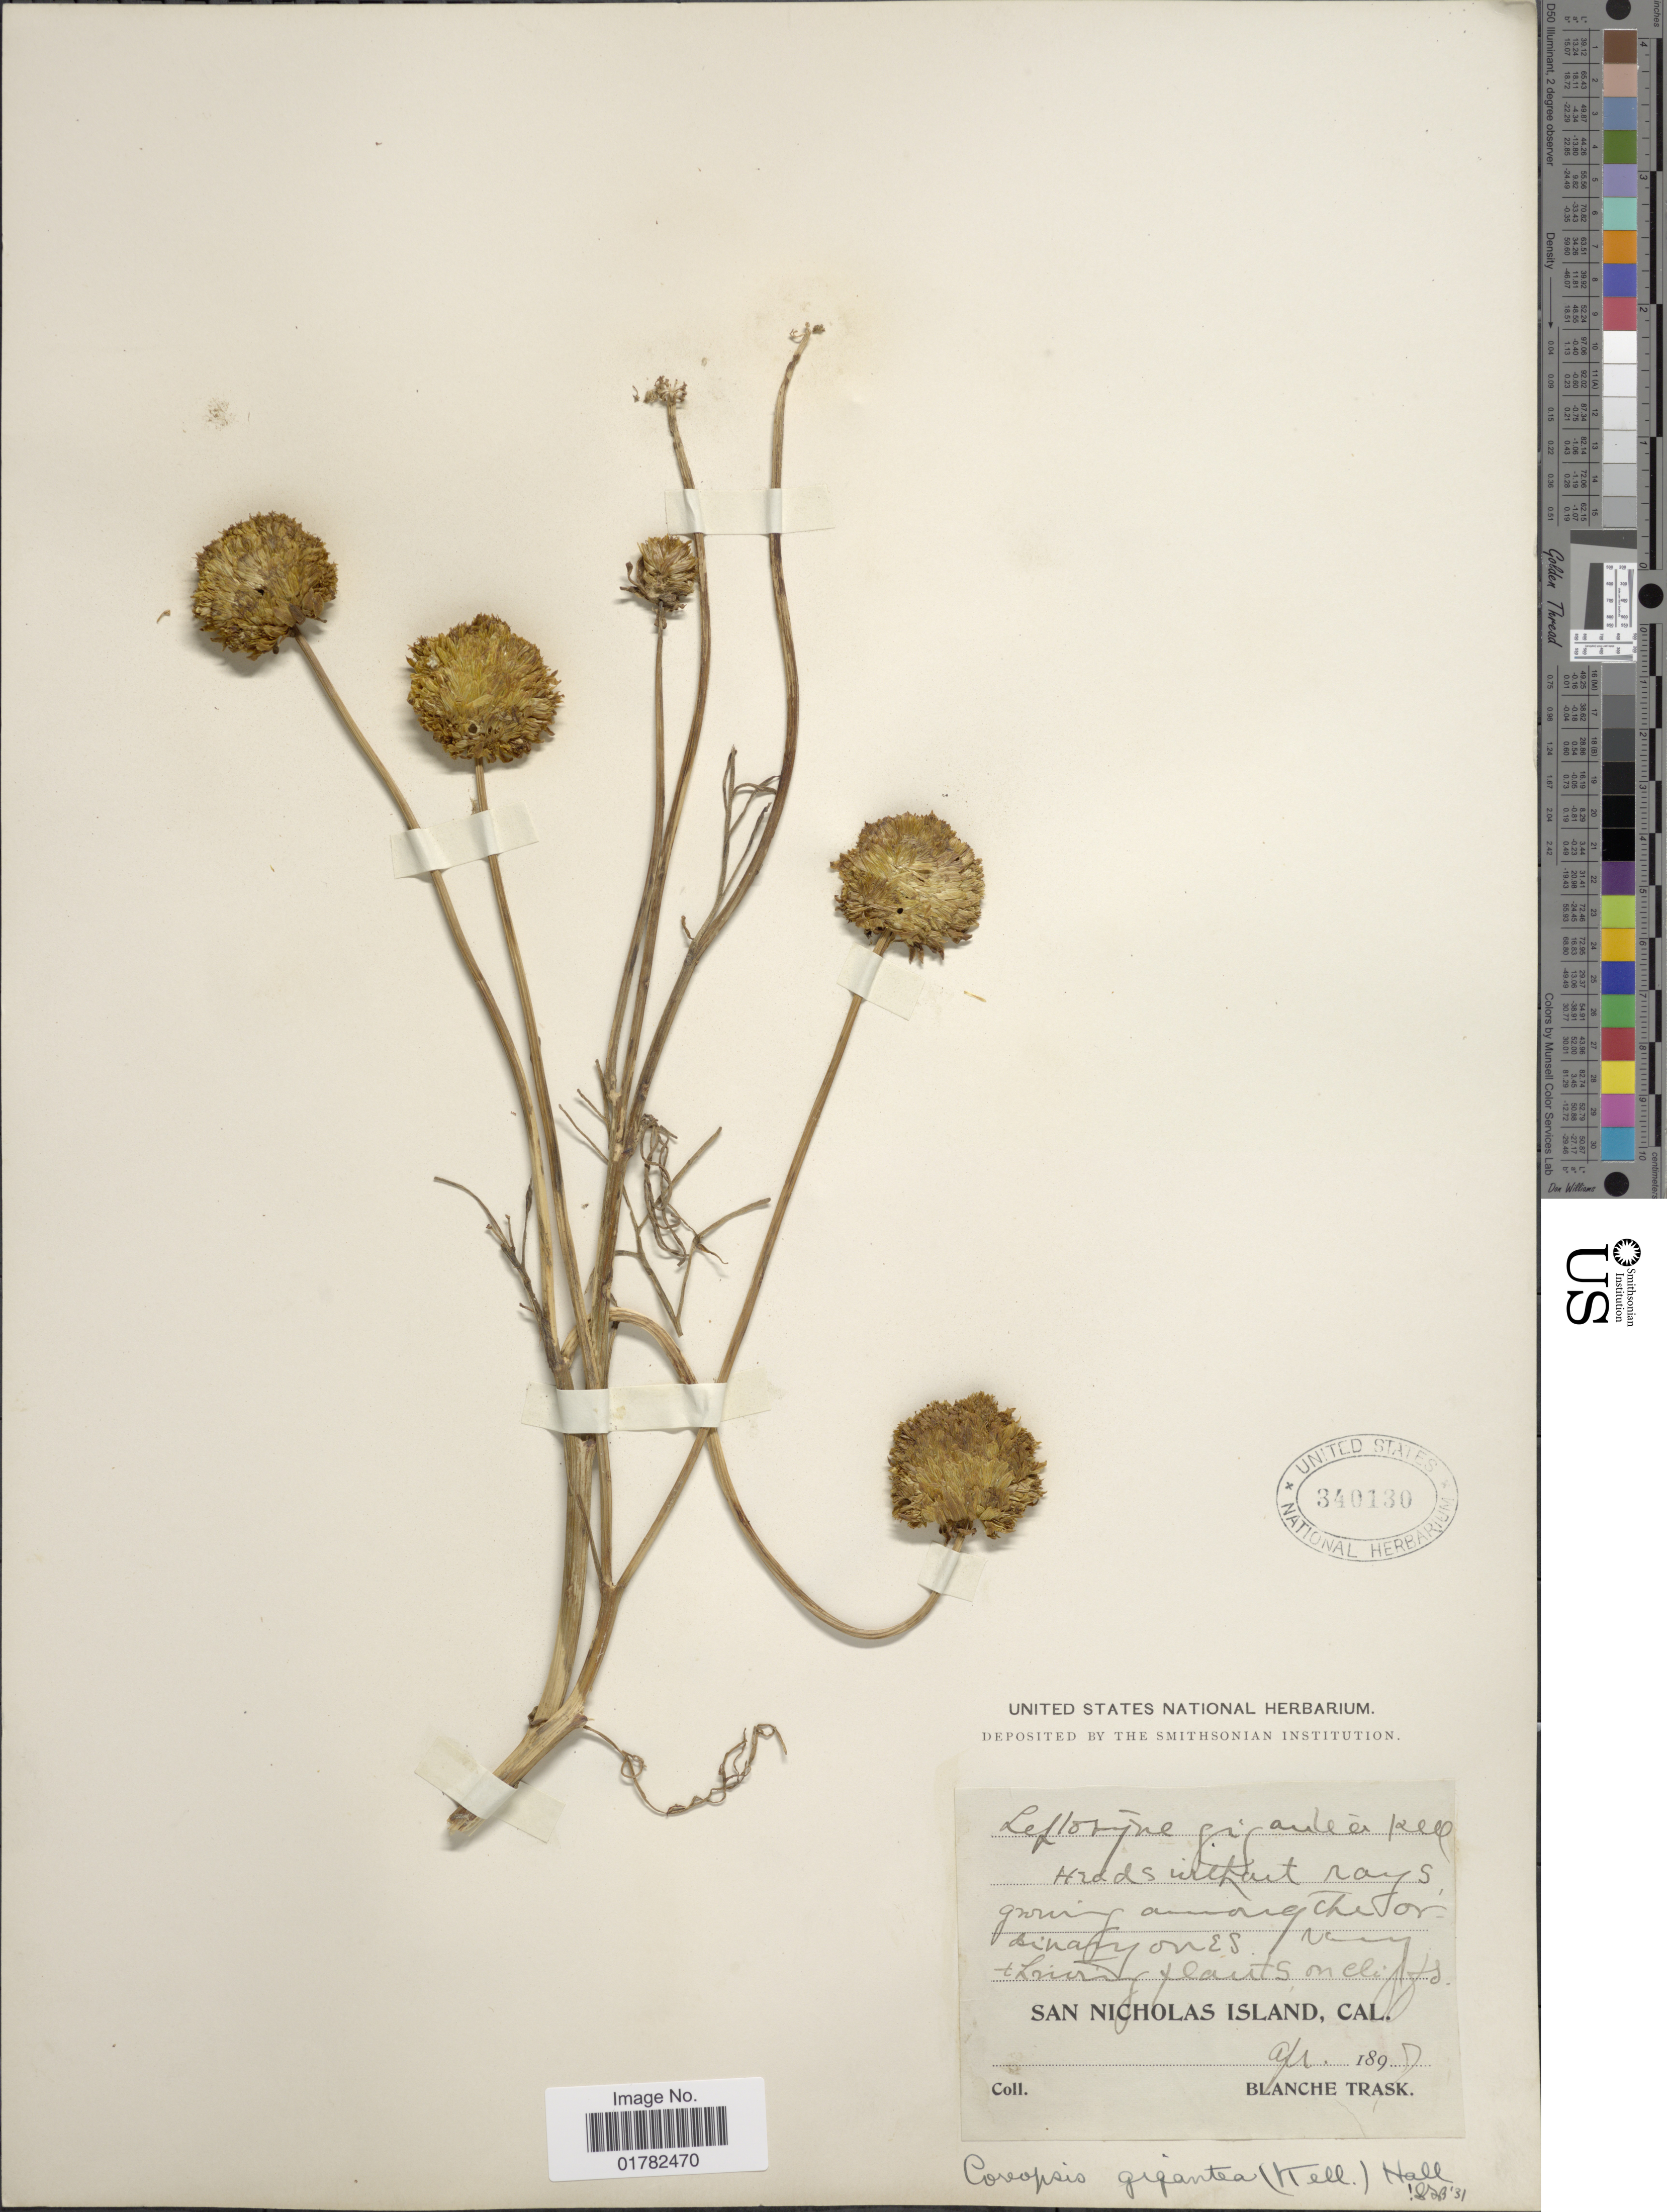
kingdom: Plantae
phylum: Tracheophyta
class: Magnoliopsida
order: Asterales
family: Asteraceae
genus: Coreopsis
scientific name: Coreopsis gigantea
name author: (Kellogg) H.M. Hall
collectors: B. Trask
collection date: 1897-04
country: United States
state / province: California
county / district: Ventura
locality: San Nicholas Island.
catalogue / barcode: US 340130